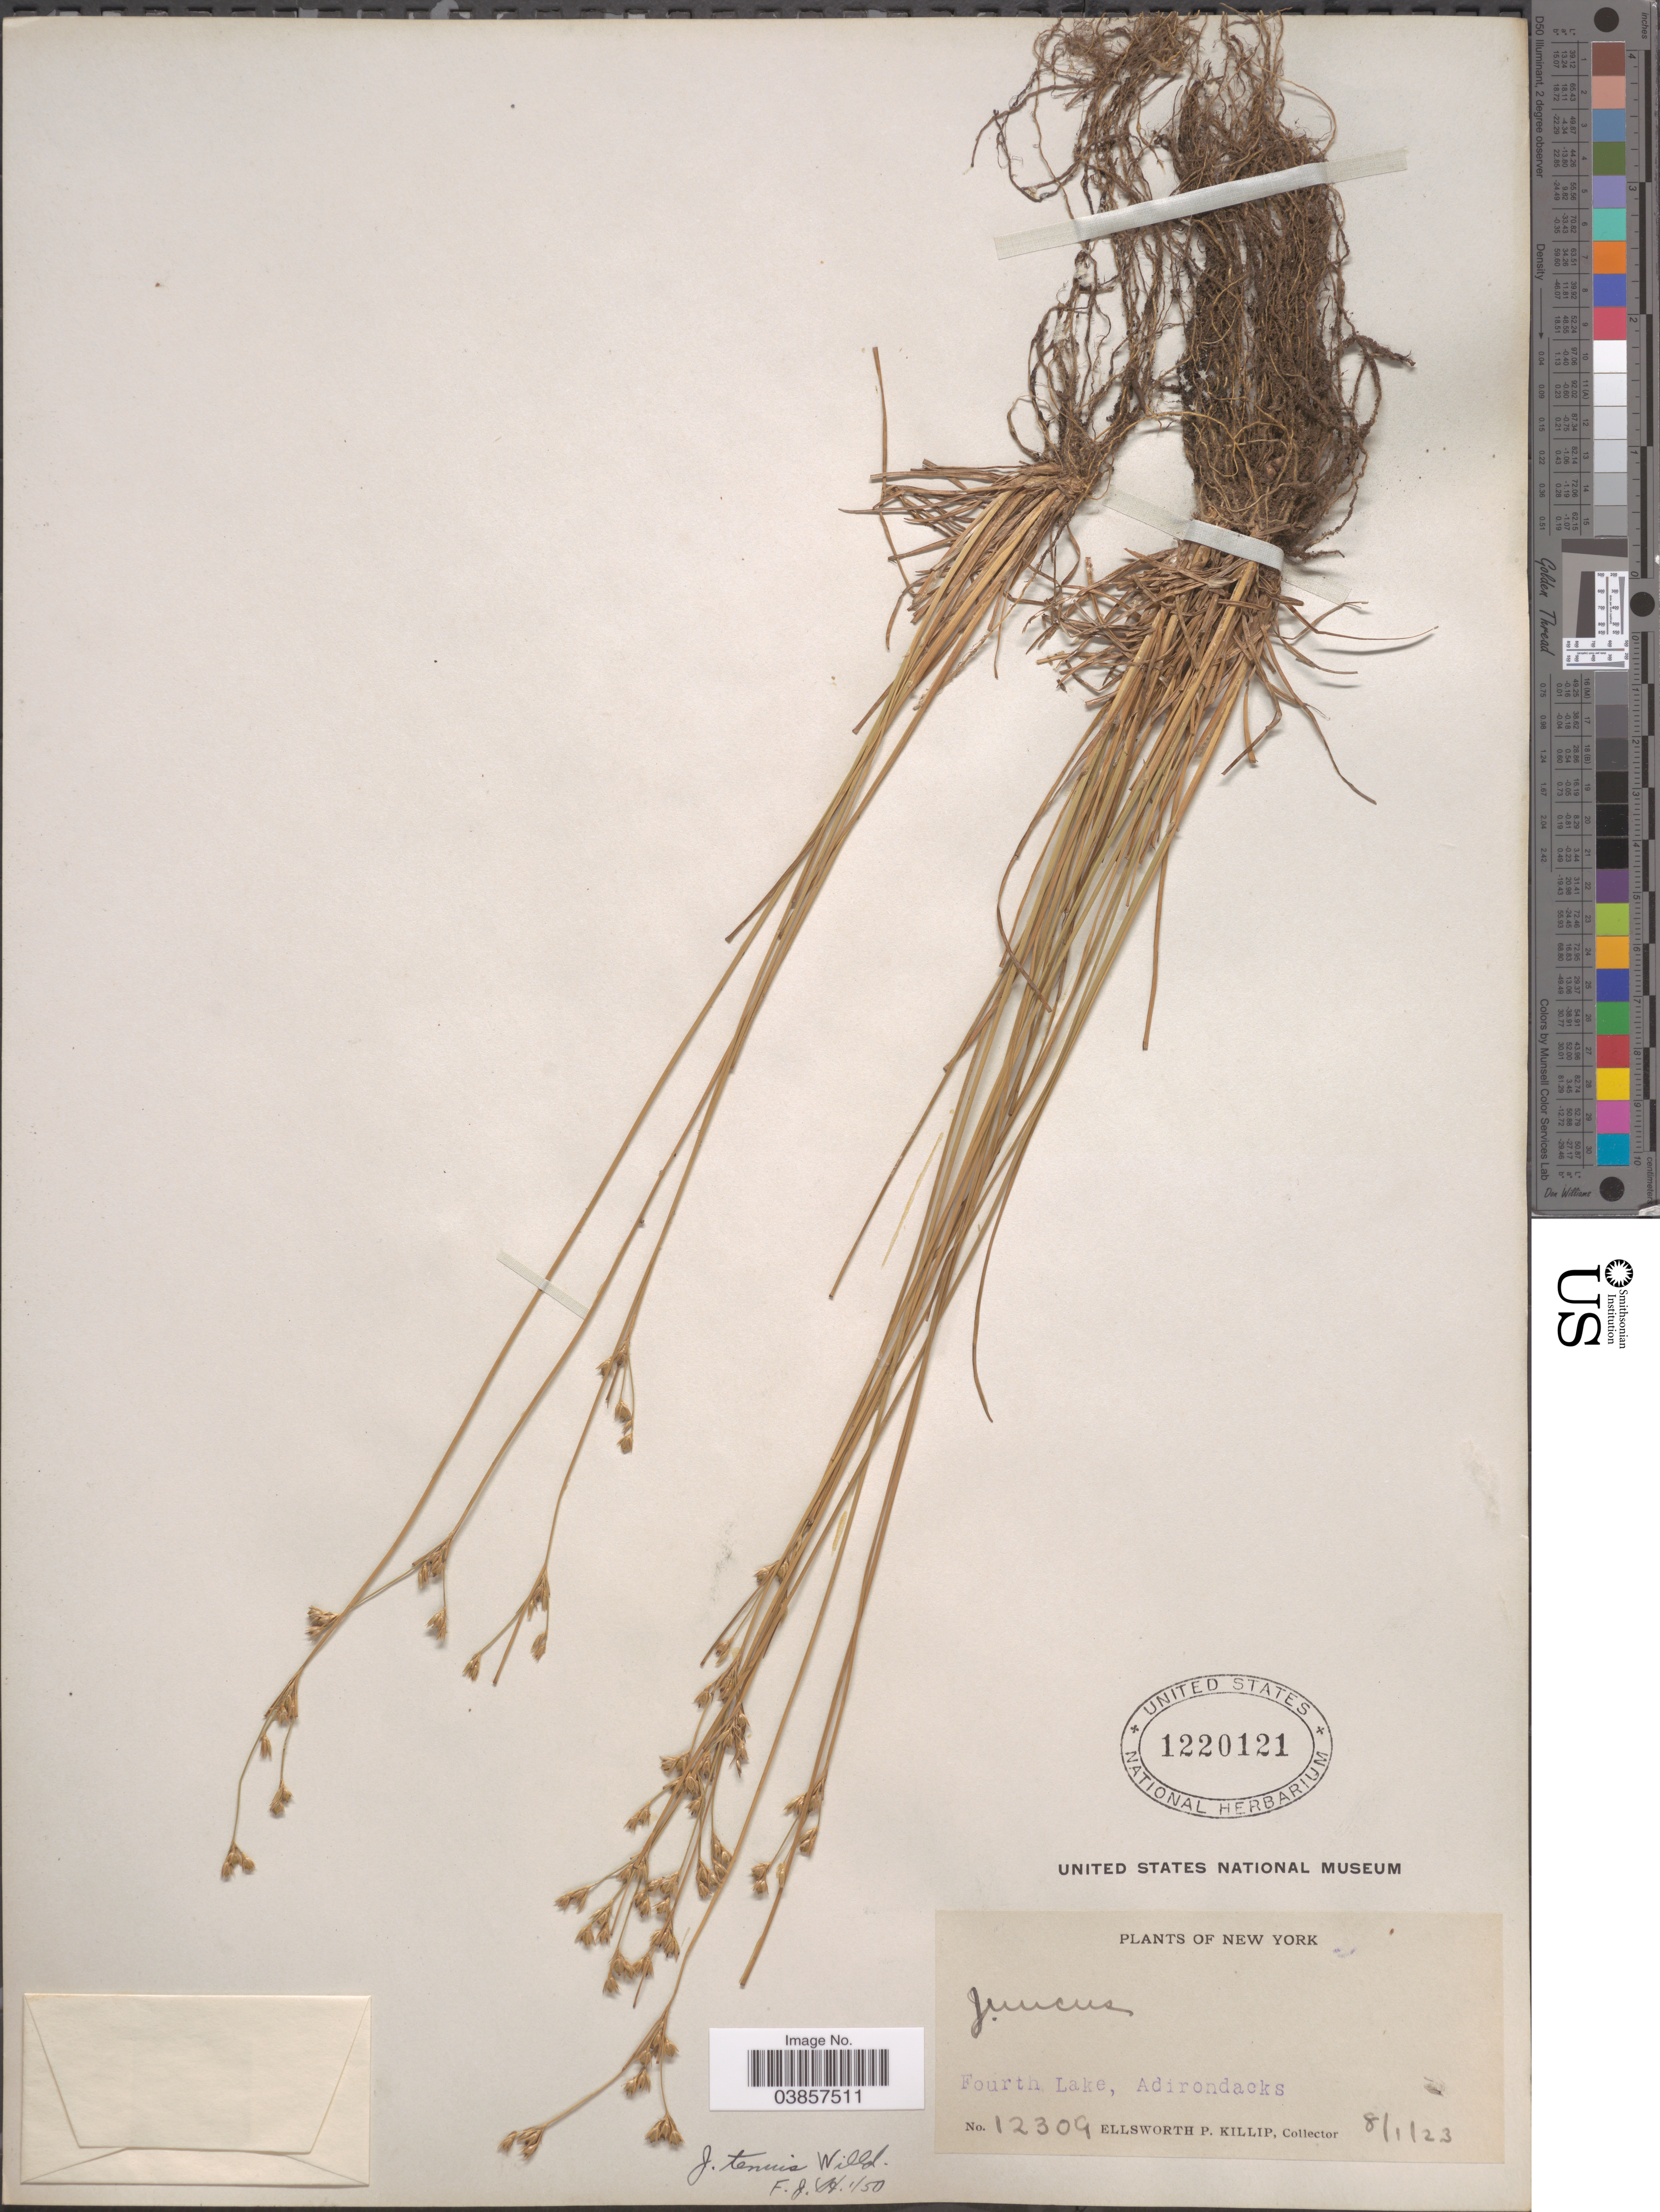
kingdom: Plantae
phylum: Tracheophyta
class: Liliopsida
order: Poales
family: Juncaceae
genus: Juncus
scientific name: Juncus tenuis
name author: Willd.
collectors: E. P. Killip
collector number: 12309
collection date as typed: Transcribed d/m/y: 1/8/23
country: United States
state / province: New York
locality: Fourth Lake, Adirondacks.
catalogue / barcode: US 1220121